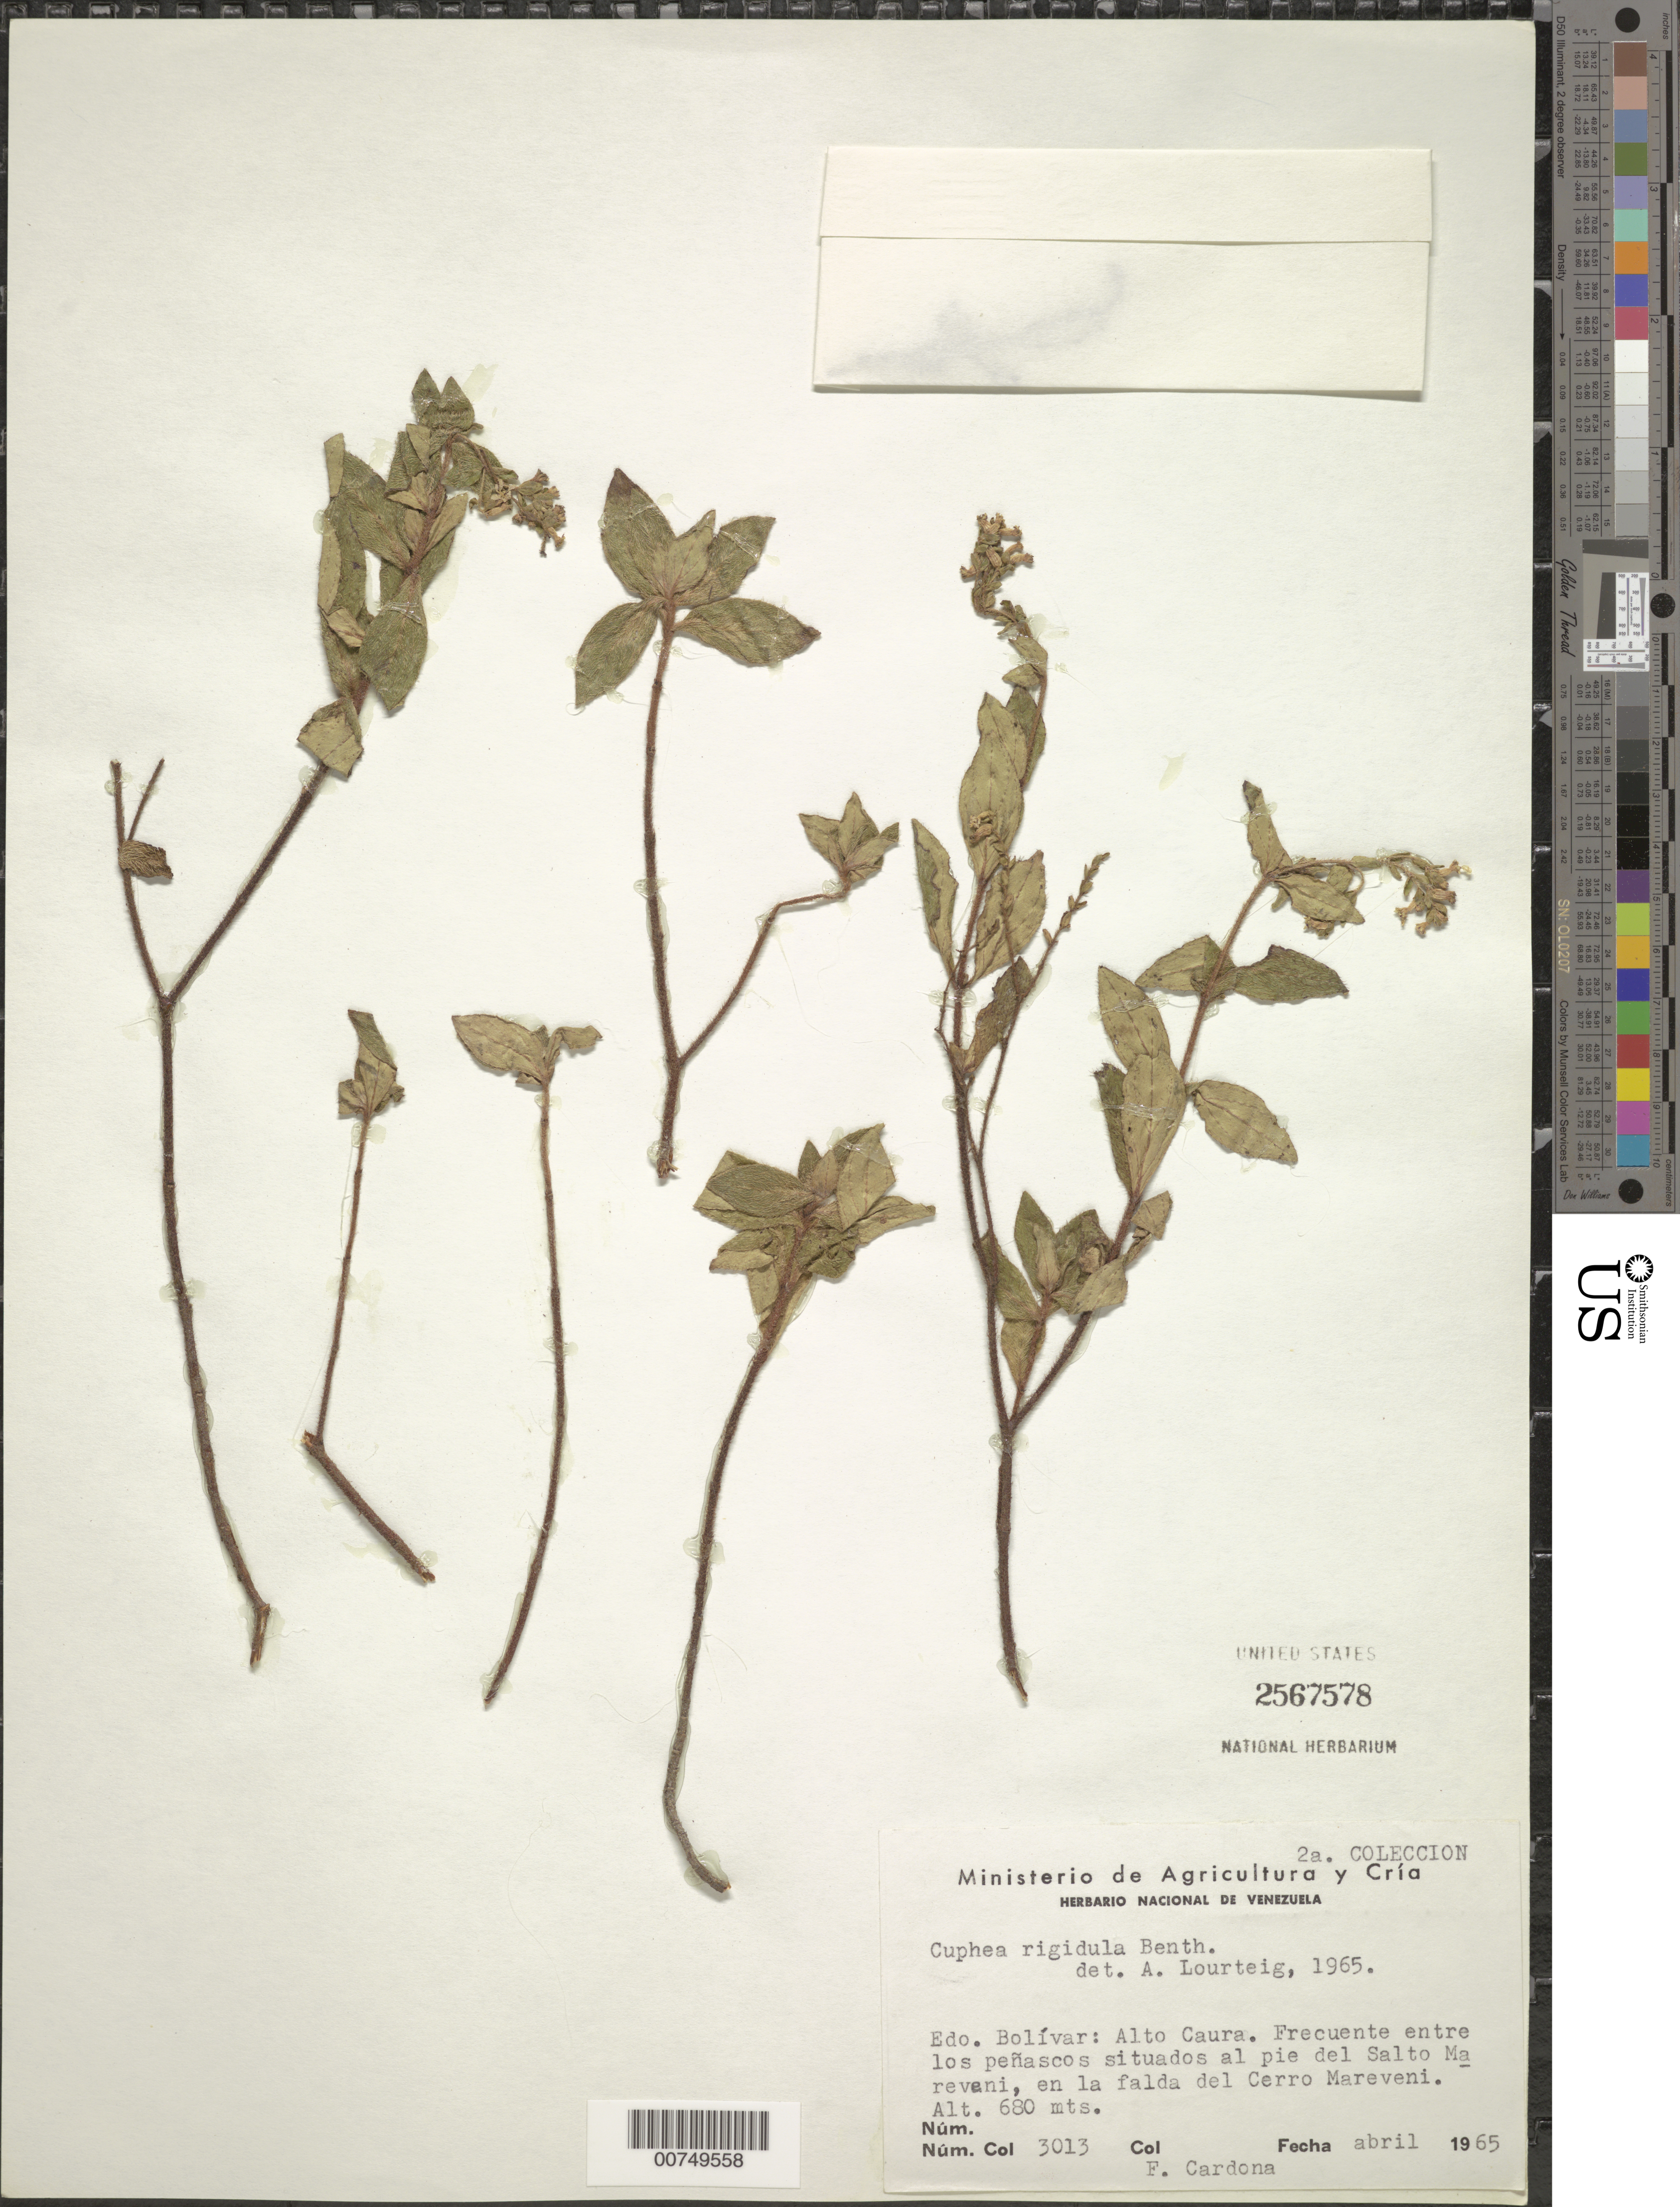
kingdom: Plantae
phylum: Tracheophyta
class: Magnoliopsida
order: Myrtales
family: Lythraceae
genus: Cuphea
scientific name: Cuphea rigidula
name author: Benth.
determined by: Lourteig, A.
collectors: F. Cardona Puig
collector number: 3013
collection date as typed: Apr-65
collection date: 1965-04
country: Venezuela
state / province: Bolívar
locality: Alto Caura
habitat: Entre los penascos situados al pié del Salto Ma revani, en la falda del Cerro Mareveni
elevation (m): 680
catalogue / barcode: US 2567578